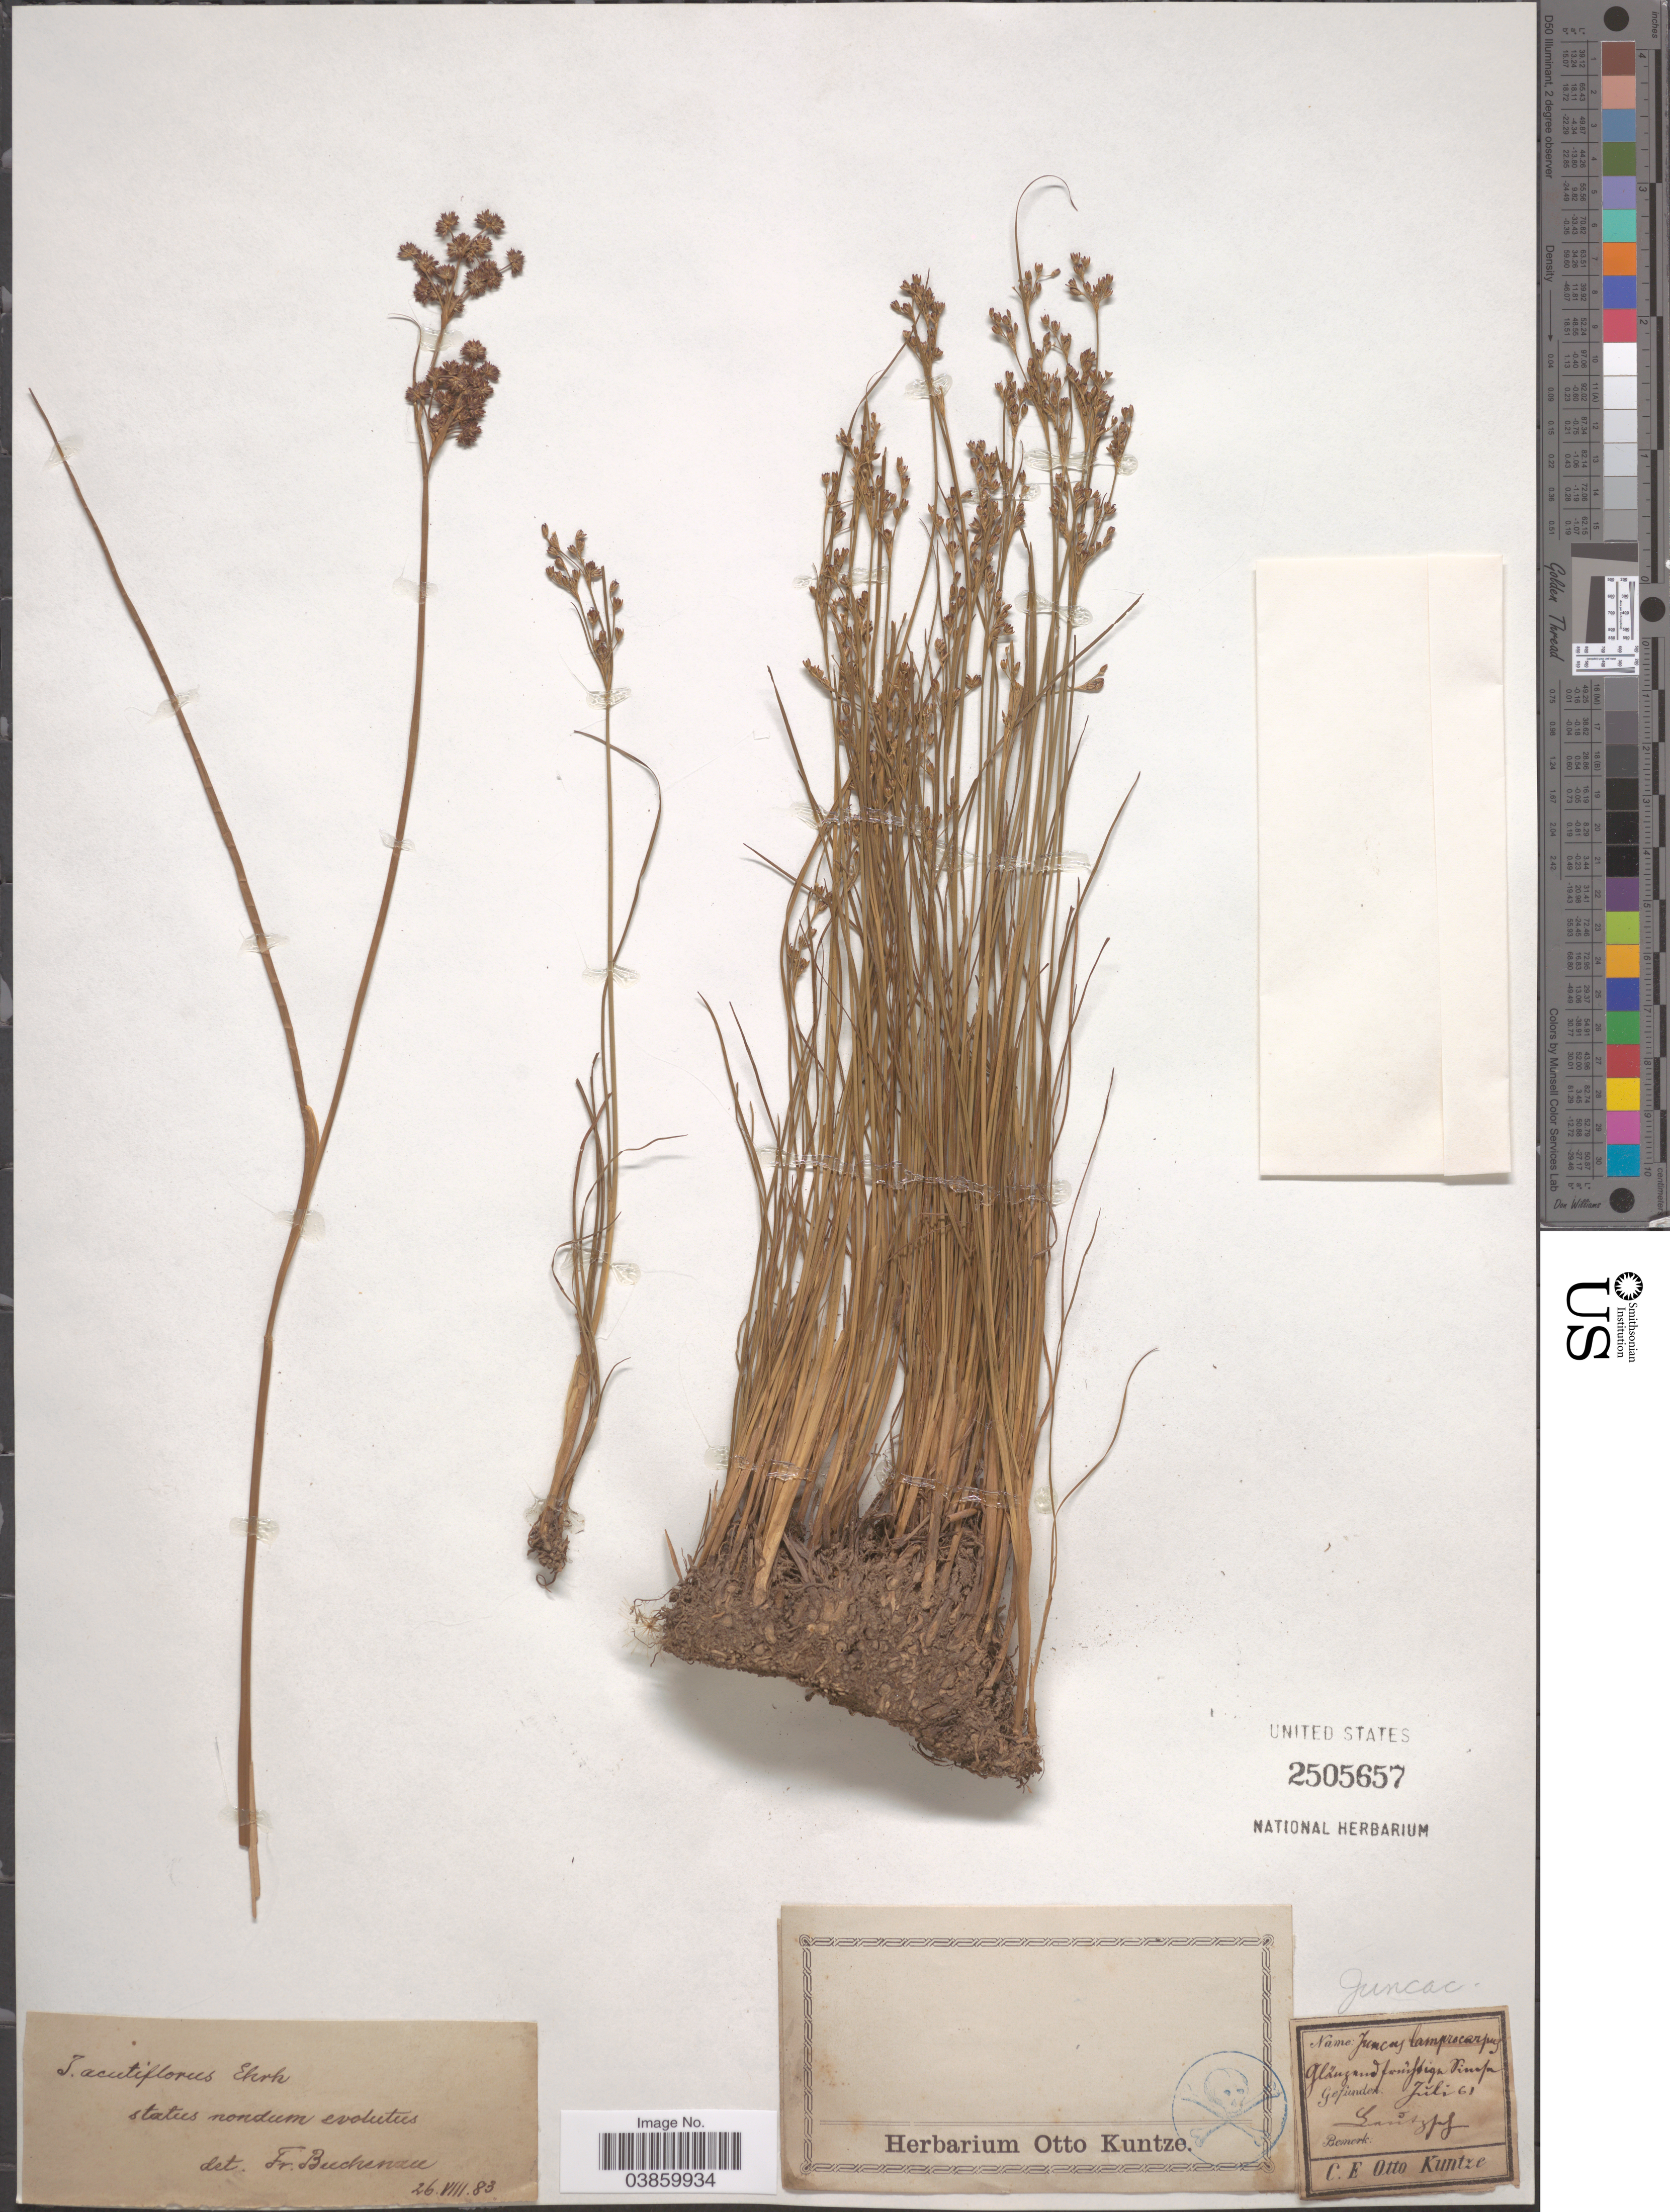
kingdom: Plantae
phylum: Tracheophyta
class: Liliopsida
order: Poales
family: Juncaceae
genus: Juncus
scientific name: Juncus acutiflorus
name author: Ehrh. ex Hoffm.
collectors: C.E.O. Kuntze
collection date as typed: Juli 61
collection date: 1861-07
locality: Lantzpf. [interpreted]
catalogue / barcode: US 2505657